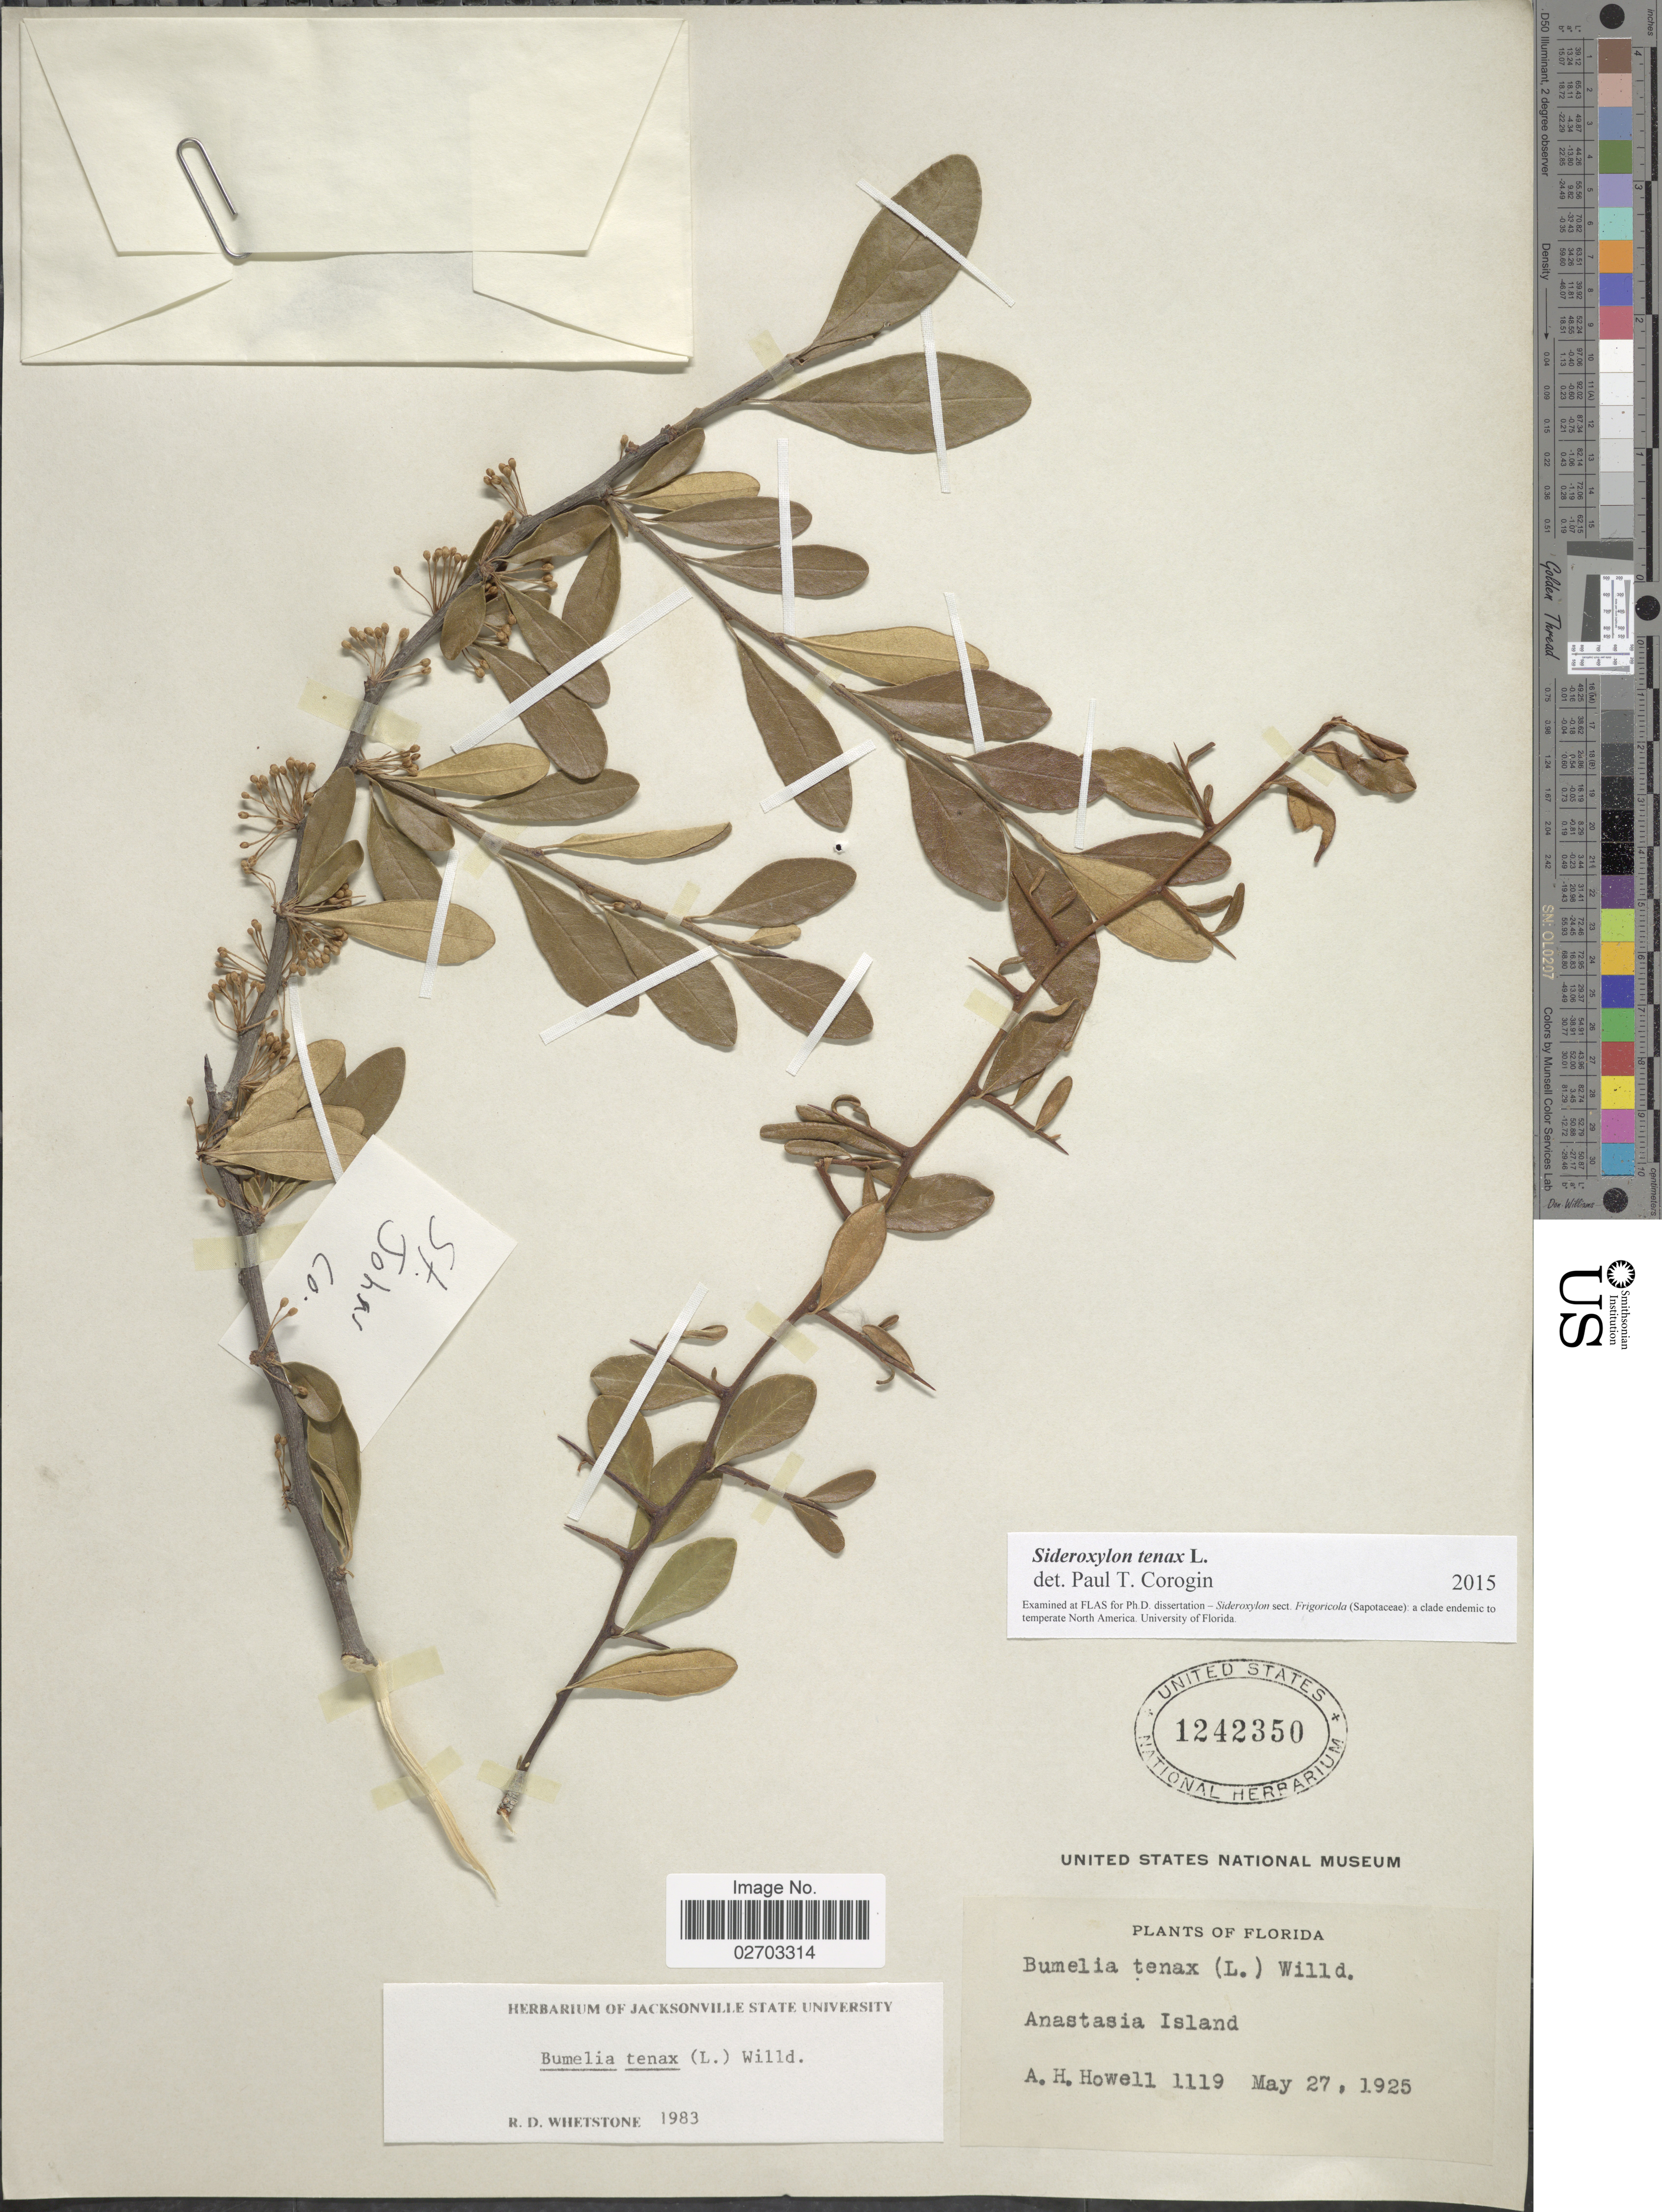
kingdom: Plantae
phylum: Tracheophyta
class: Magnoliopsida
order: Ericales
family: Sapotaceae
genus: Sideroxylon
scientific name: Sideroxylon tenax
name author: L.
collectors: A. Howell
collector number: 1119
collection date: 1925-05-27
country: United States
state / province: Florida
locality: Anastasia Island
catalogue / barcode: US 1242350